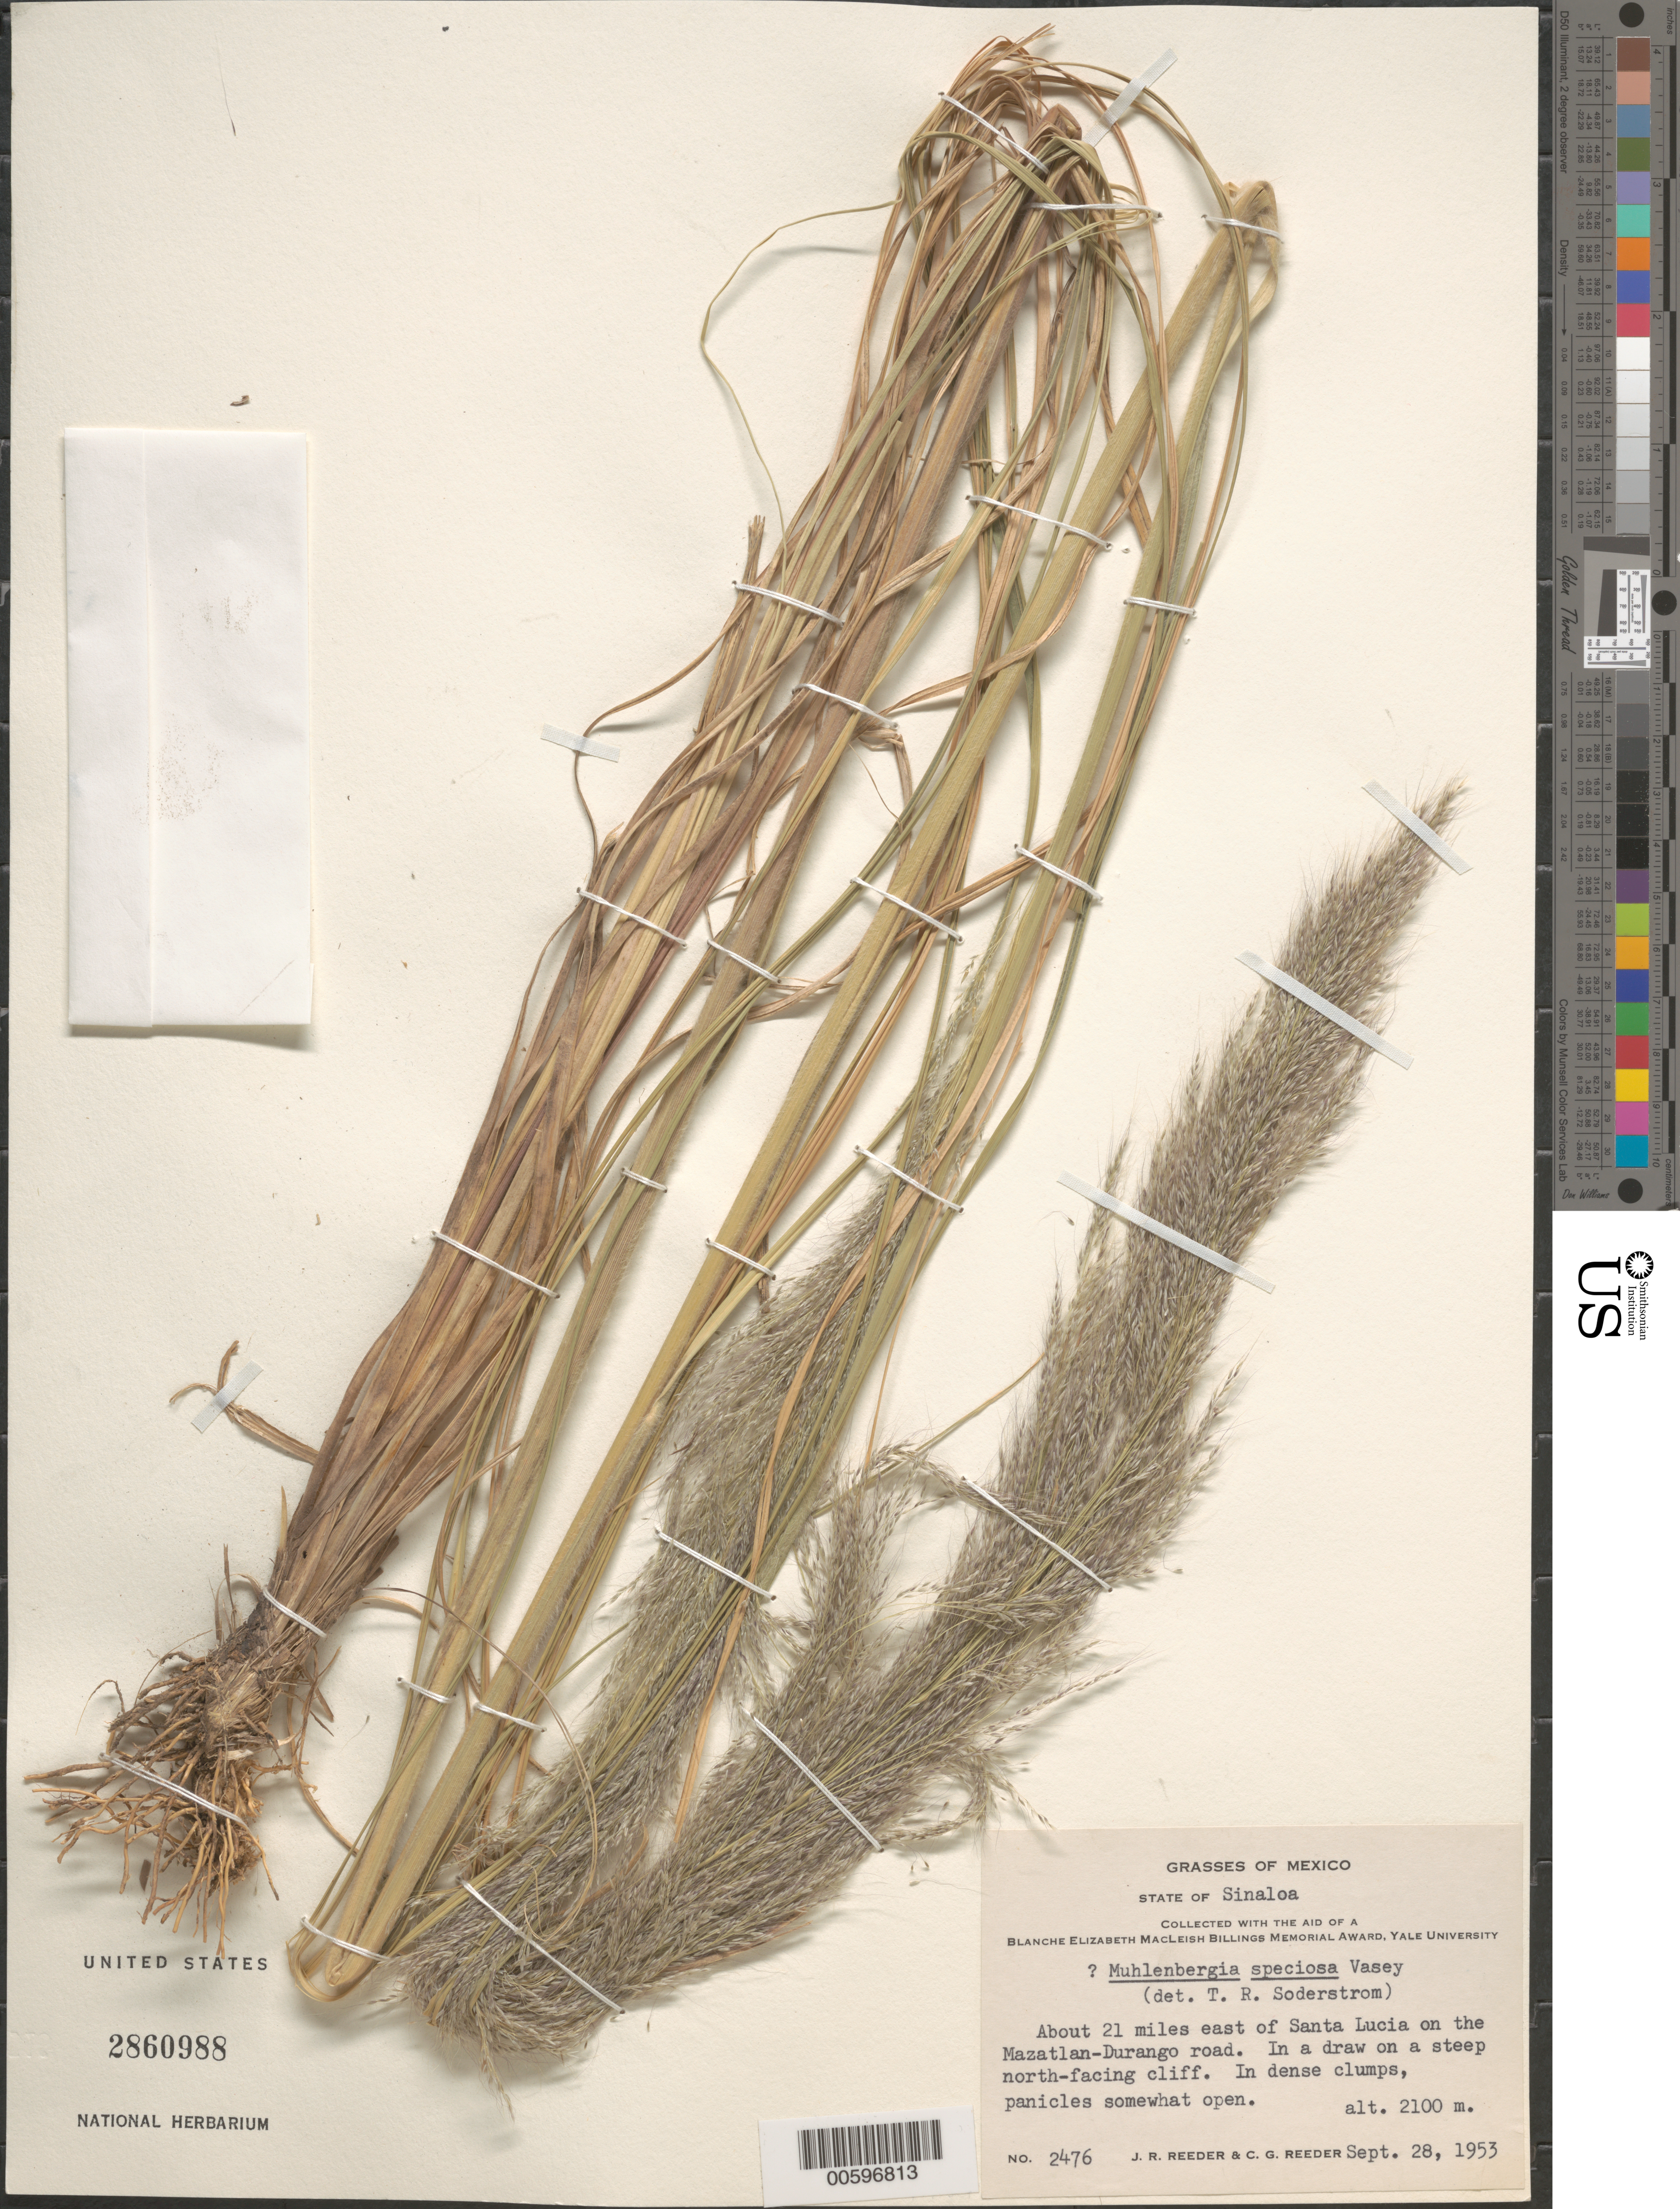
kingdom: Plantae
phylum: Tracheophyta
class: Liliopsida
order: Poales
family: Poaceae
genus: Muhlenbergia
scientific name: Muhlenbergia speciosa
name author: Vasey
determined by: Soderstrom, T. R.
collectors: J. R. Reeder & C. G. Reeder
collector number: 2476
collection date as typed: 28 Sep 1953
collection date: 1953-09-28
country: Mexico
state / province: Sinaloa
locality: Ca 21 mi E of Santa Lucia on the Mazatlan-Durango road.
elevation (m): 2100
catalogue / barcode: US 2860988